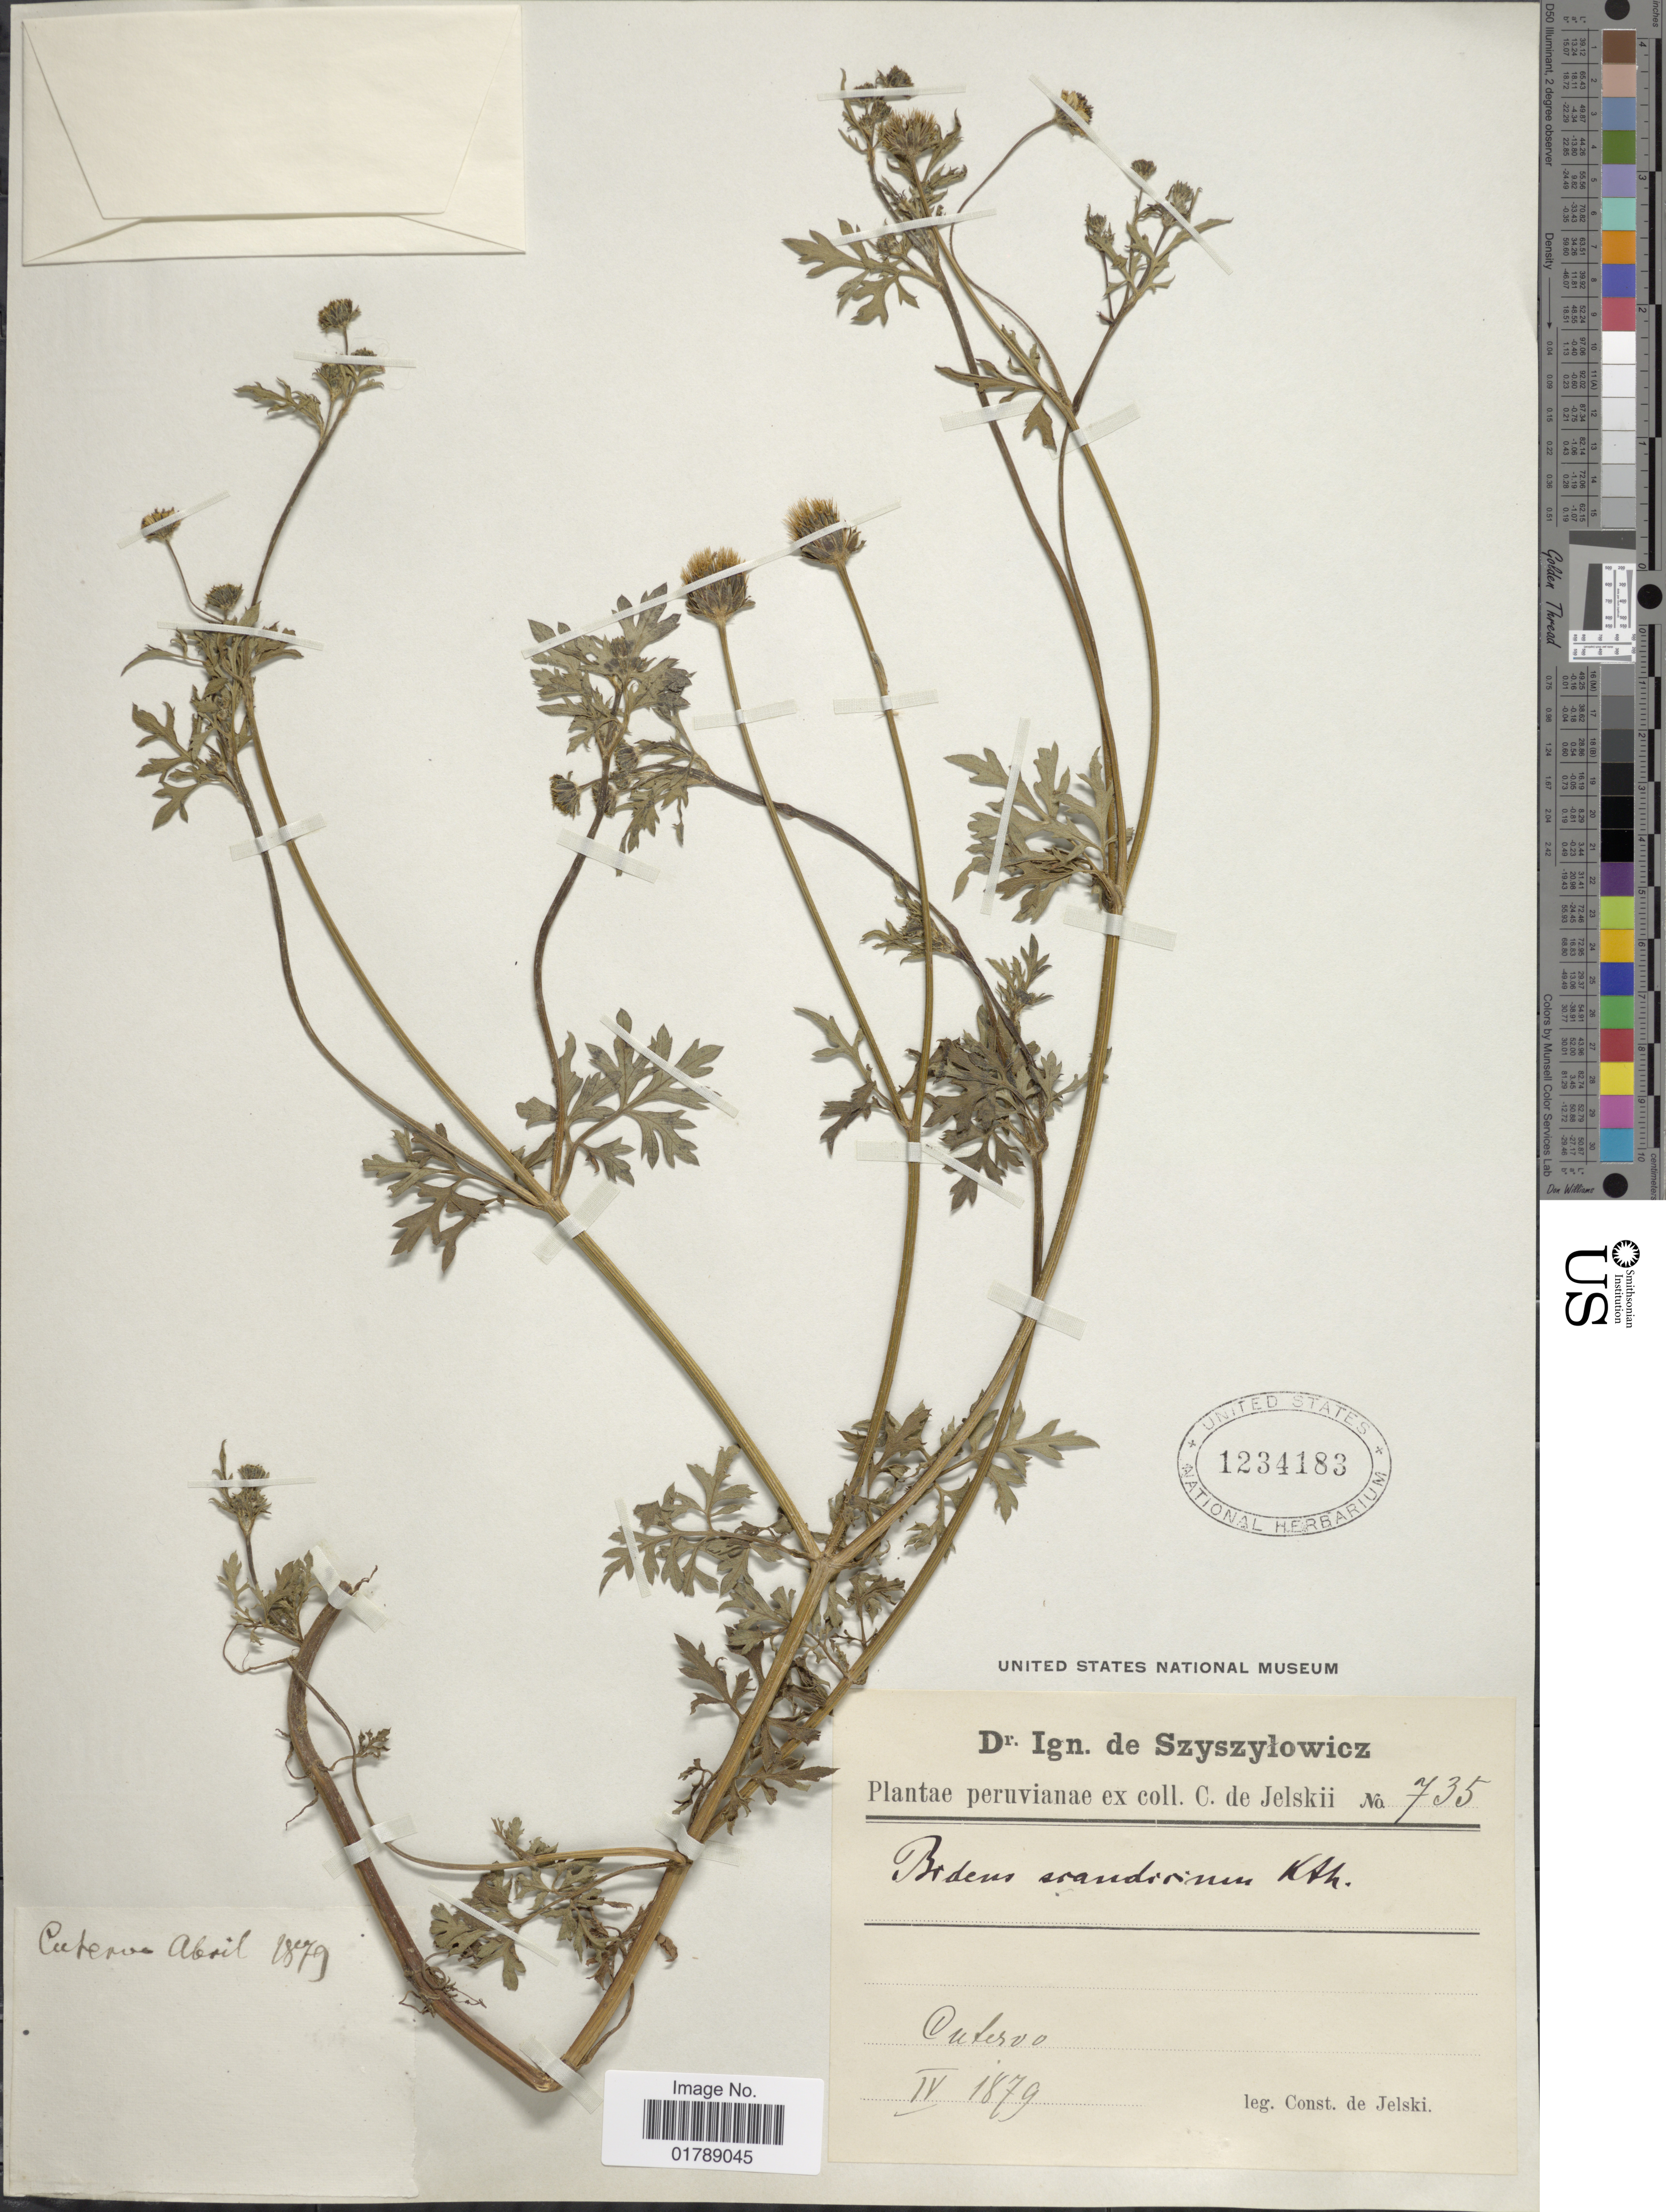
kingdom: Plantae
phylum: Tracheophyta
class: Magnoliopsida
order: Asterales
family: Asteraceae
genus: Bidens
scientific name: Bidens scandicina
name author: Kunth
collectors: C. von Jelski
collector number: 735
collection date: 1879-04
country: Peru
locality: Cutervo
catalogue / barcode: US 1234183